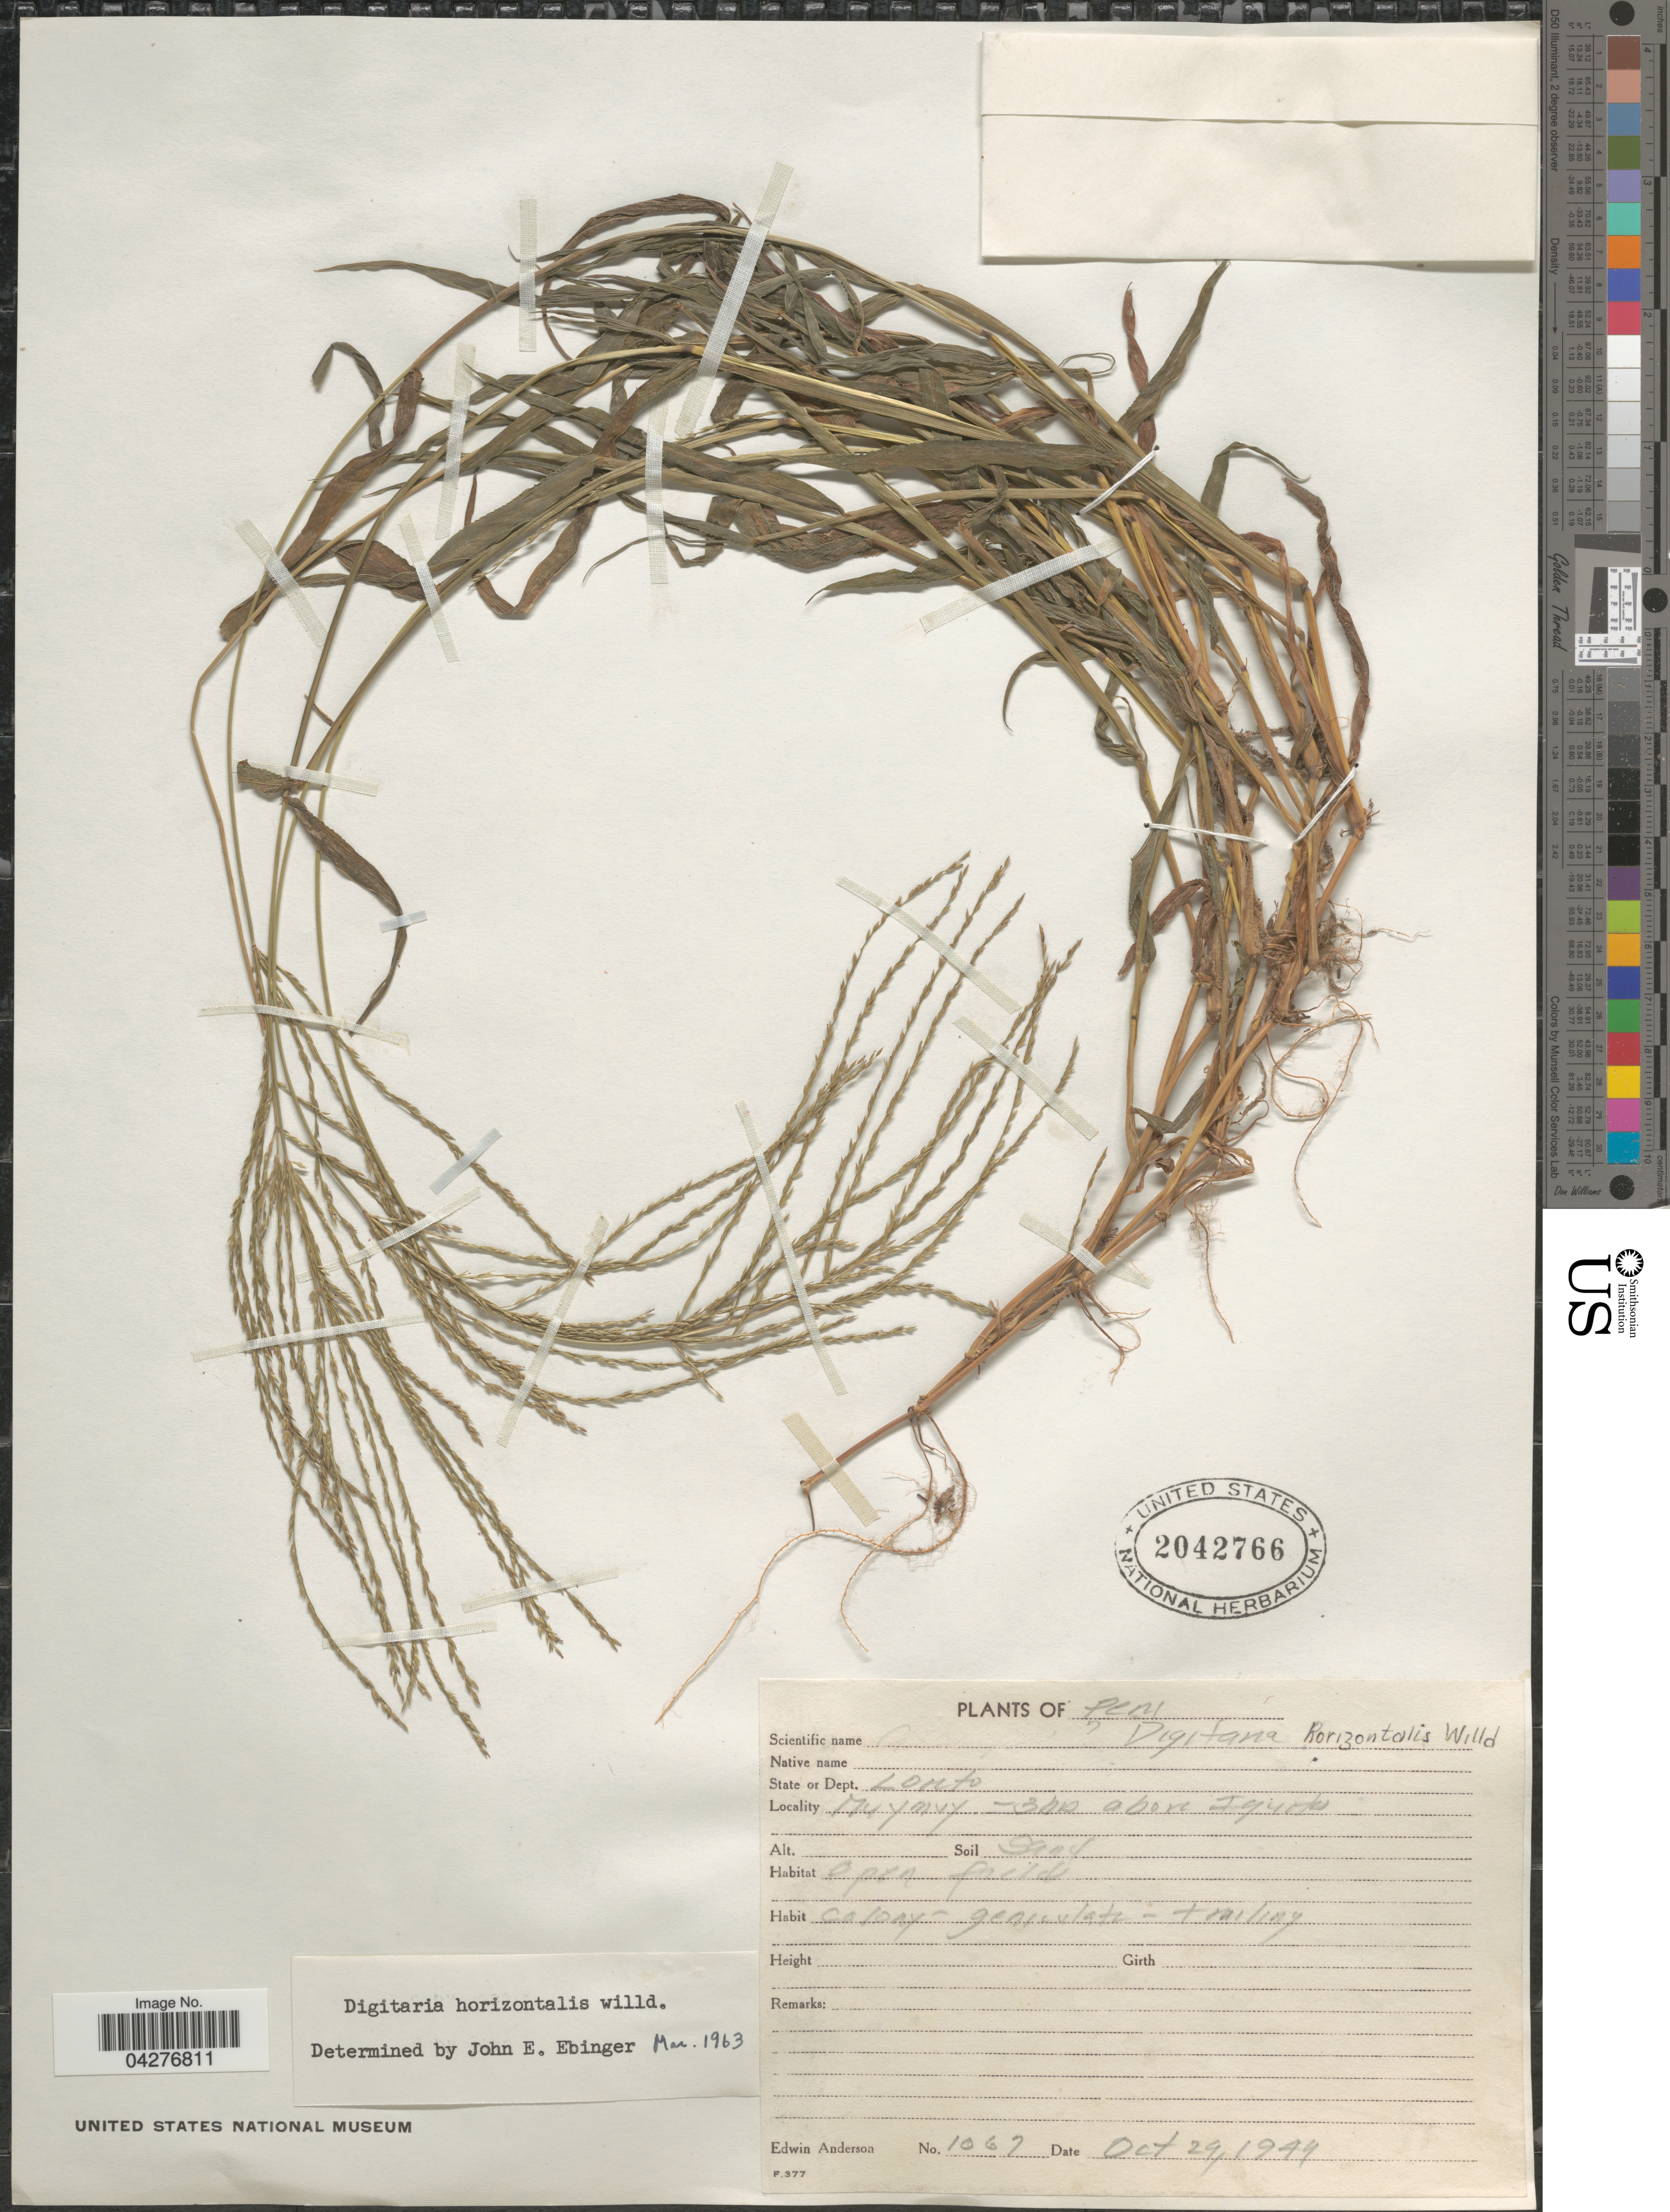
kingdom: Plantae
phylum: Tracheophyta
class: Liliopsida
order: Poales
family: Poaceae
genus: Digitaria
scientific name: Digitaria horizontalis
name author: Willd.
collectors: E. Anderson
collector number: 1067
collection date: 1944-10-29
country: Peru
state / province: Loreto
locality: Muymuy - 3 km above Iquitos.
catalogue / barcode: US 2042766